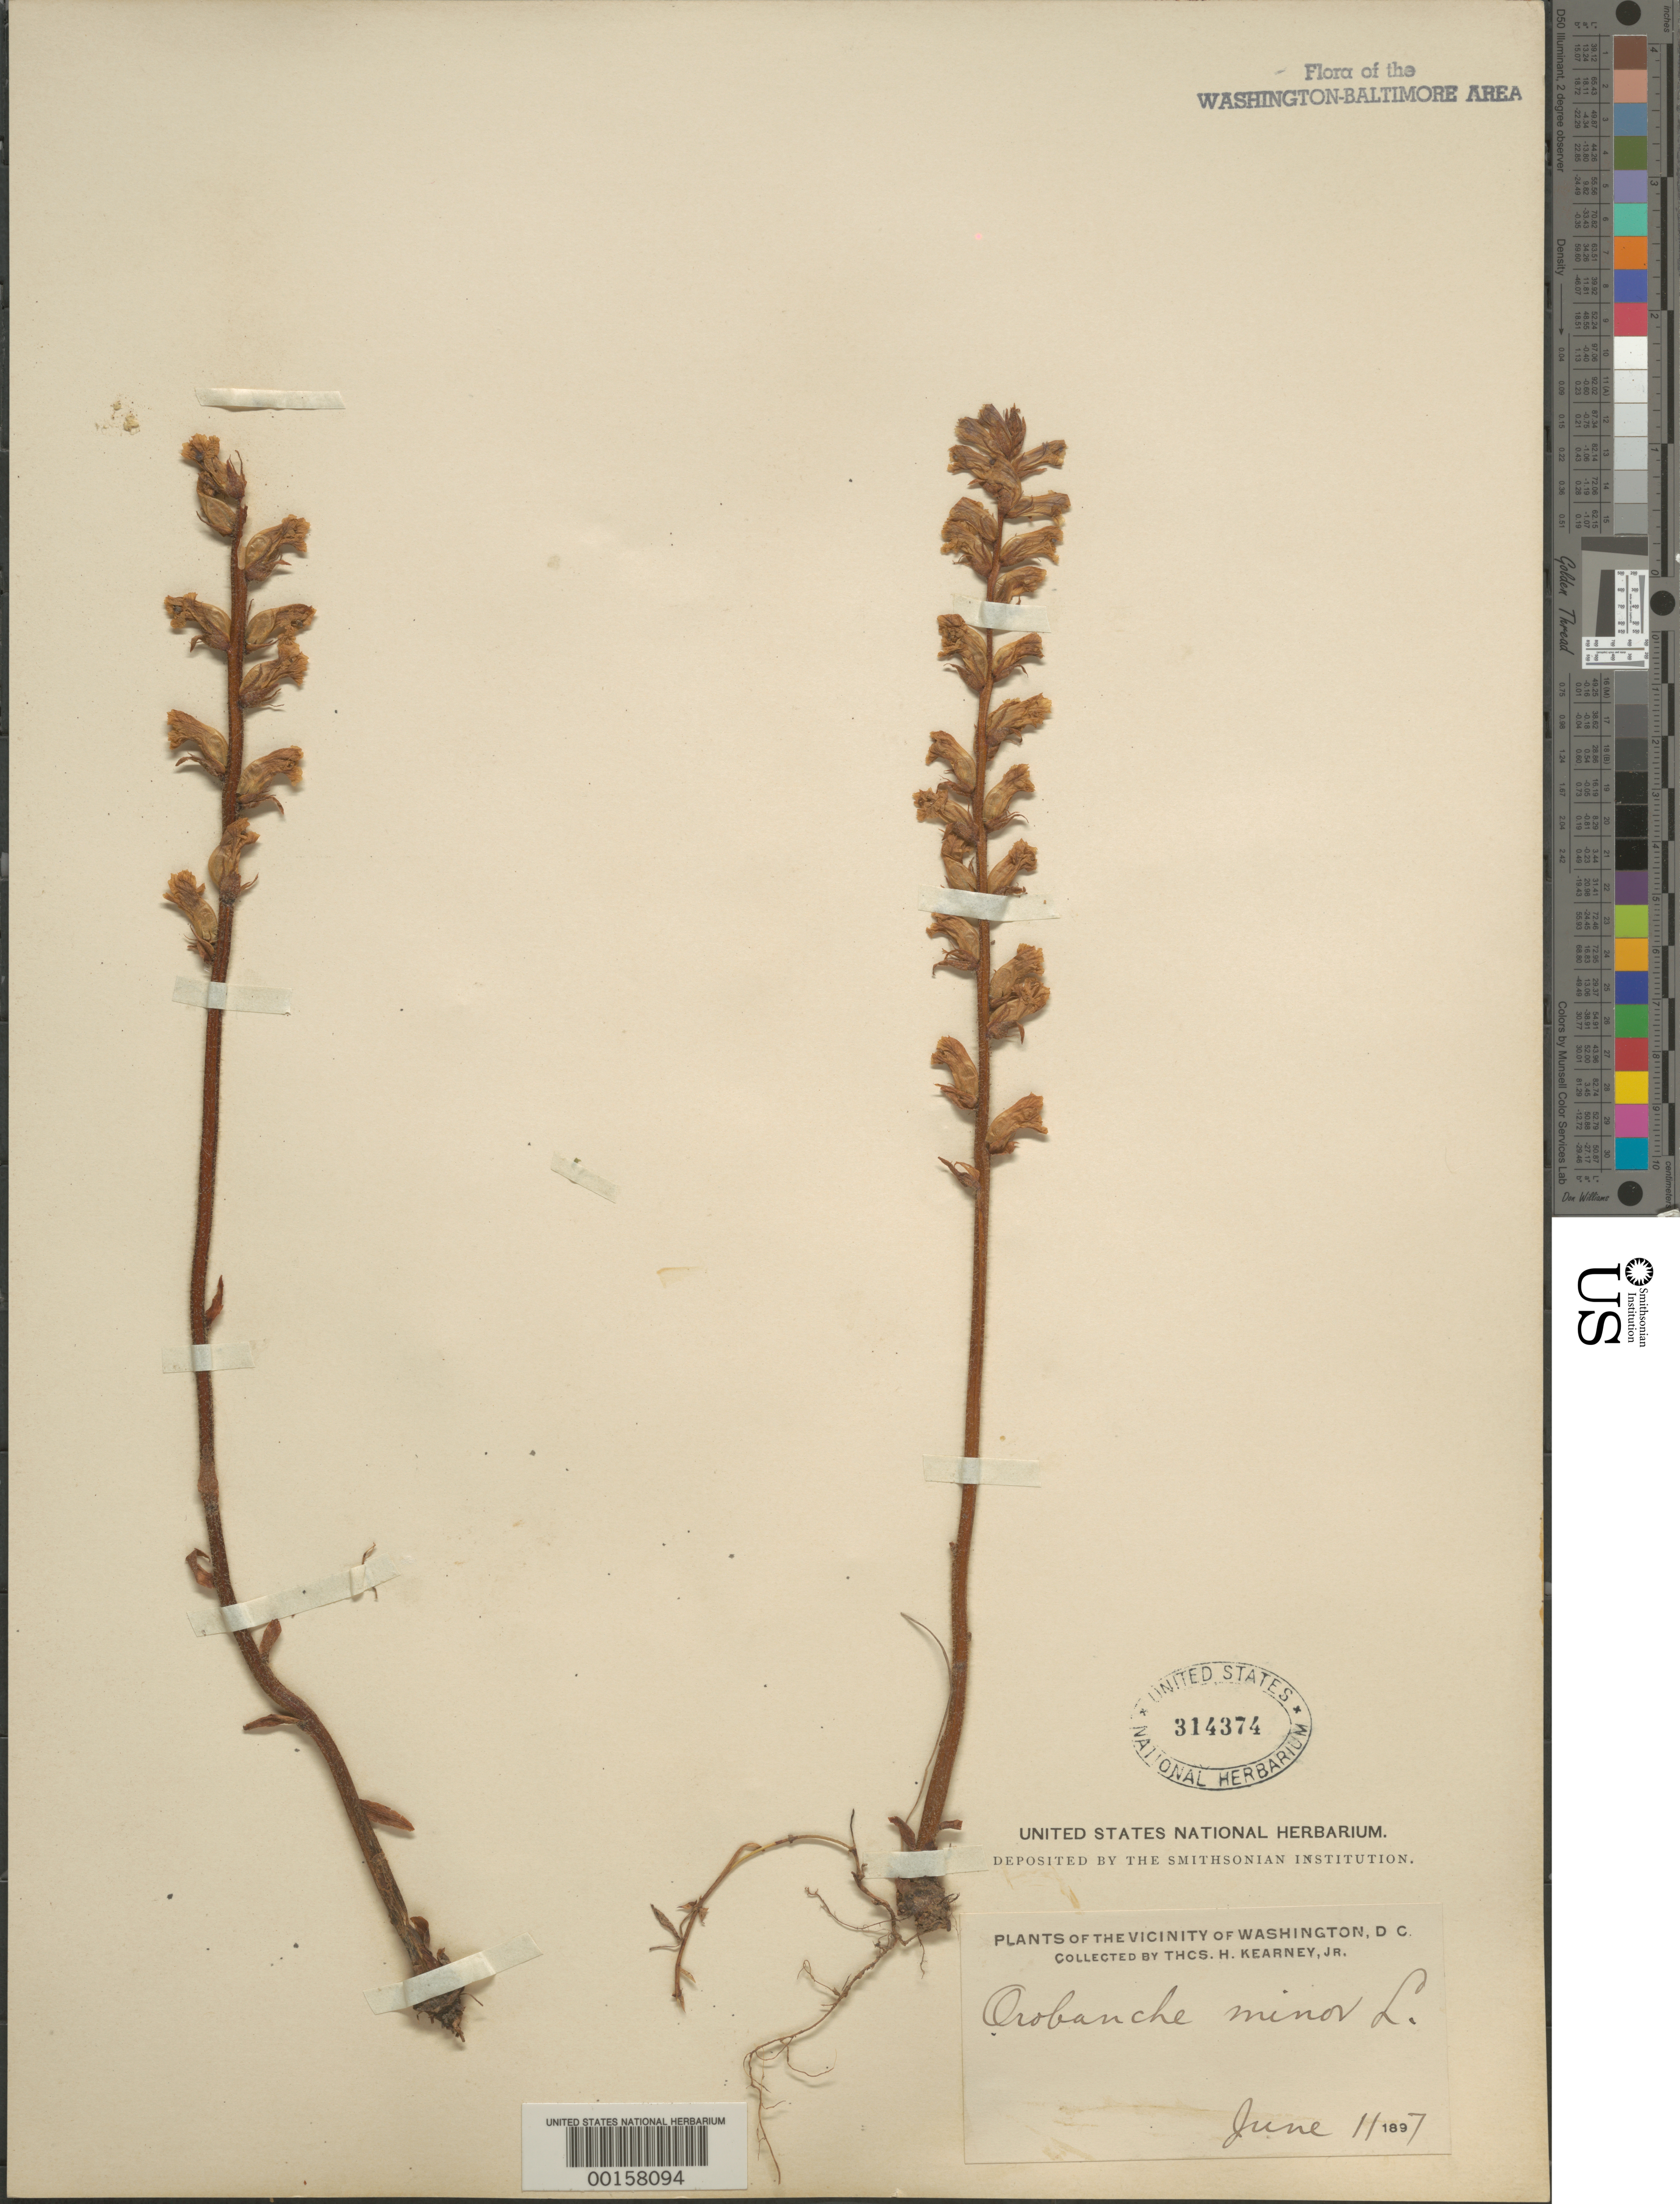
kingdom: Plantae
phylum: Tracheophyta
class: Magnoliopsida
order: Lamiales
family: Orobanchaceae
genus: Orobanche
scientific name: Orobanche minor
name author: Sm.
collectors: T. H. Kearney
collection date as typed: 11 Jun 1897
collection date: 1897-06-11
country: United States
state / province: District of Columbia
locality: Vicinity of Washington, DC.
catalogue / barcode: US 314374